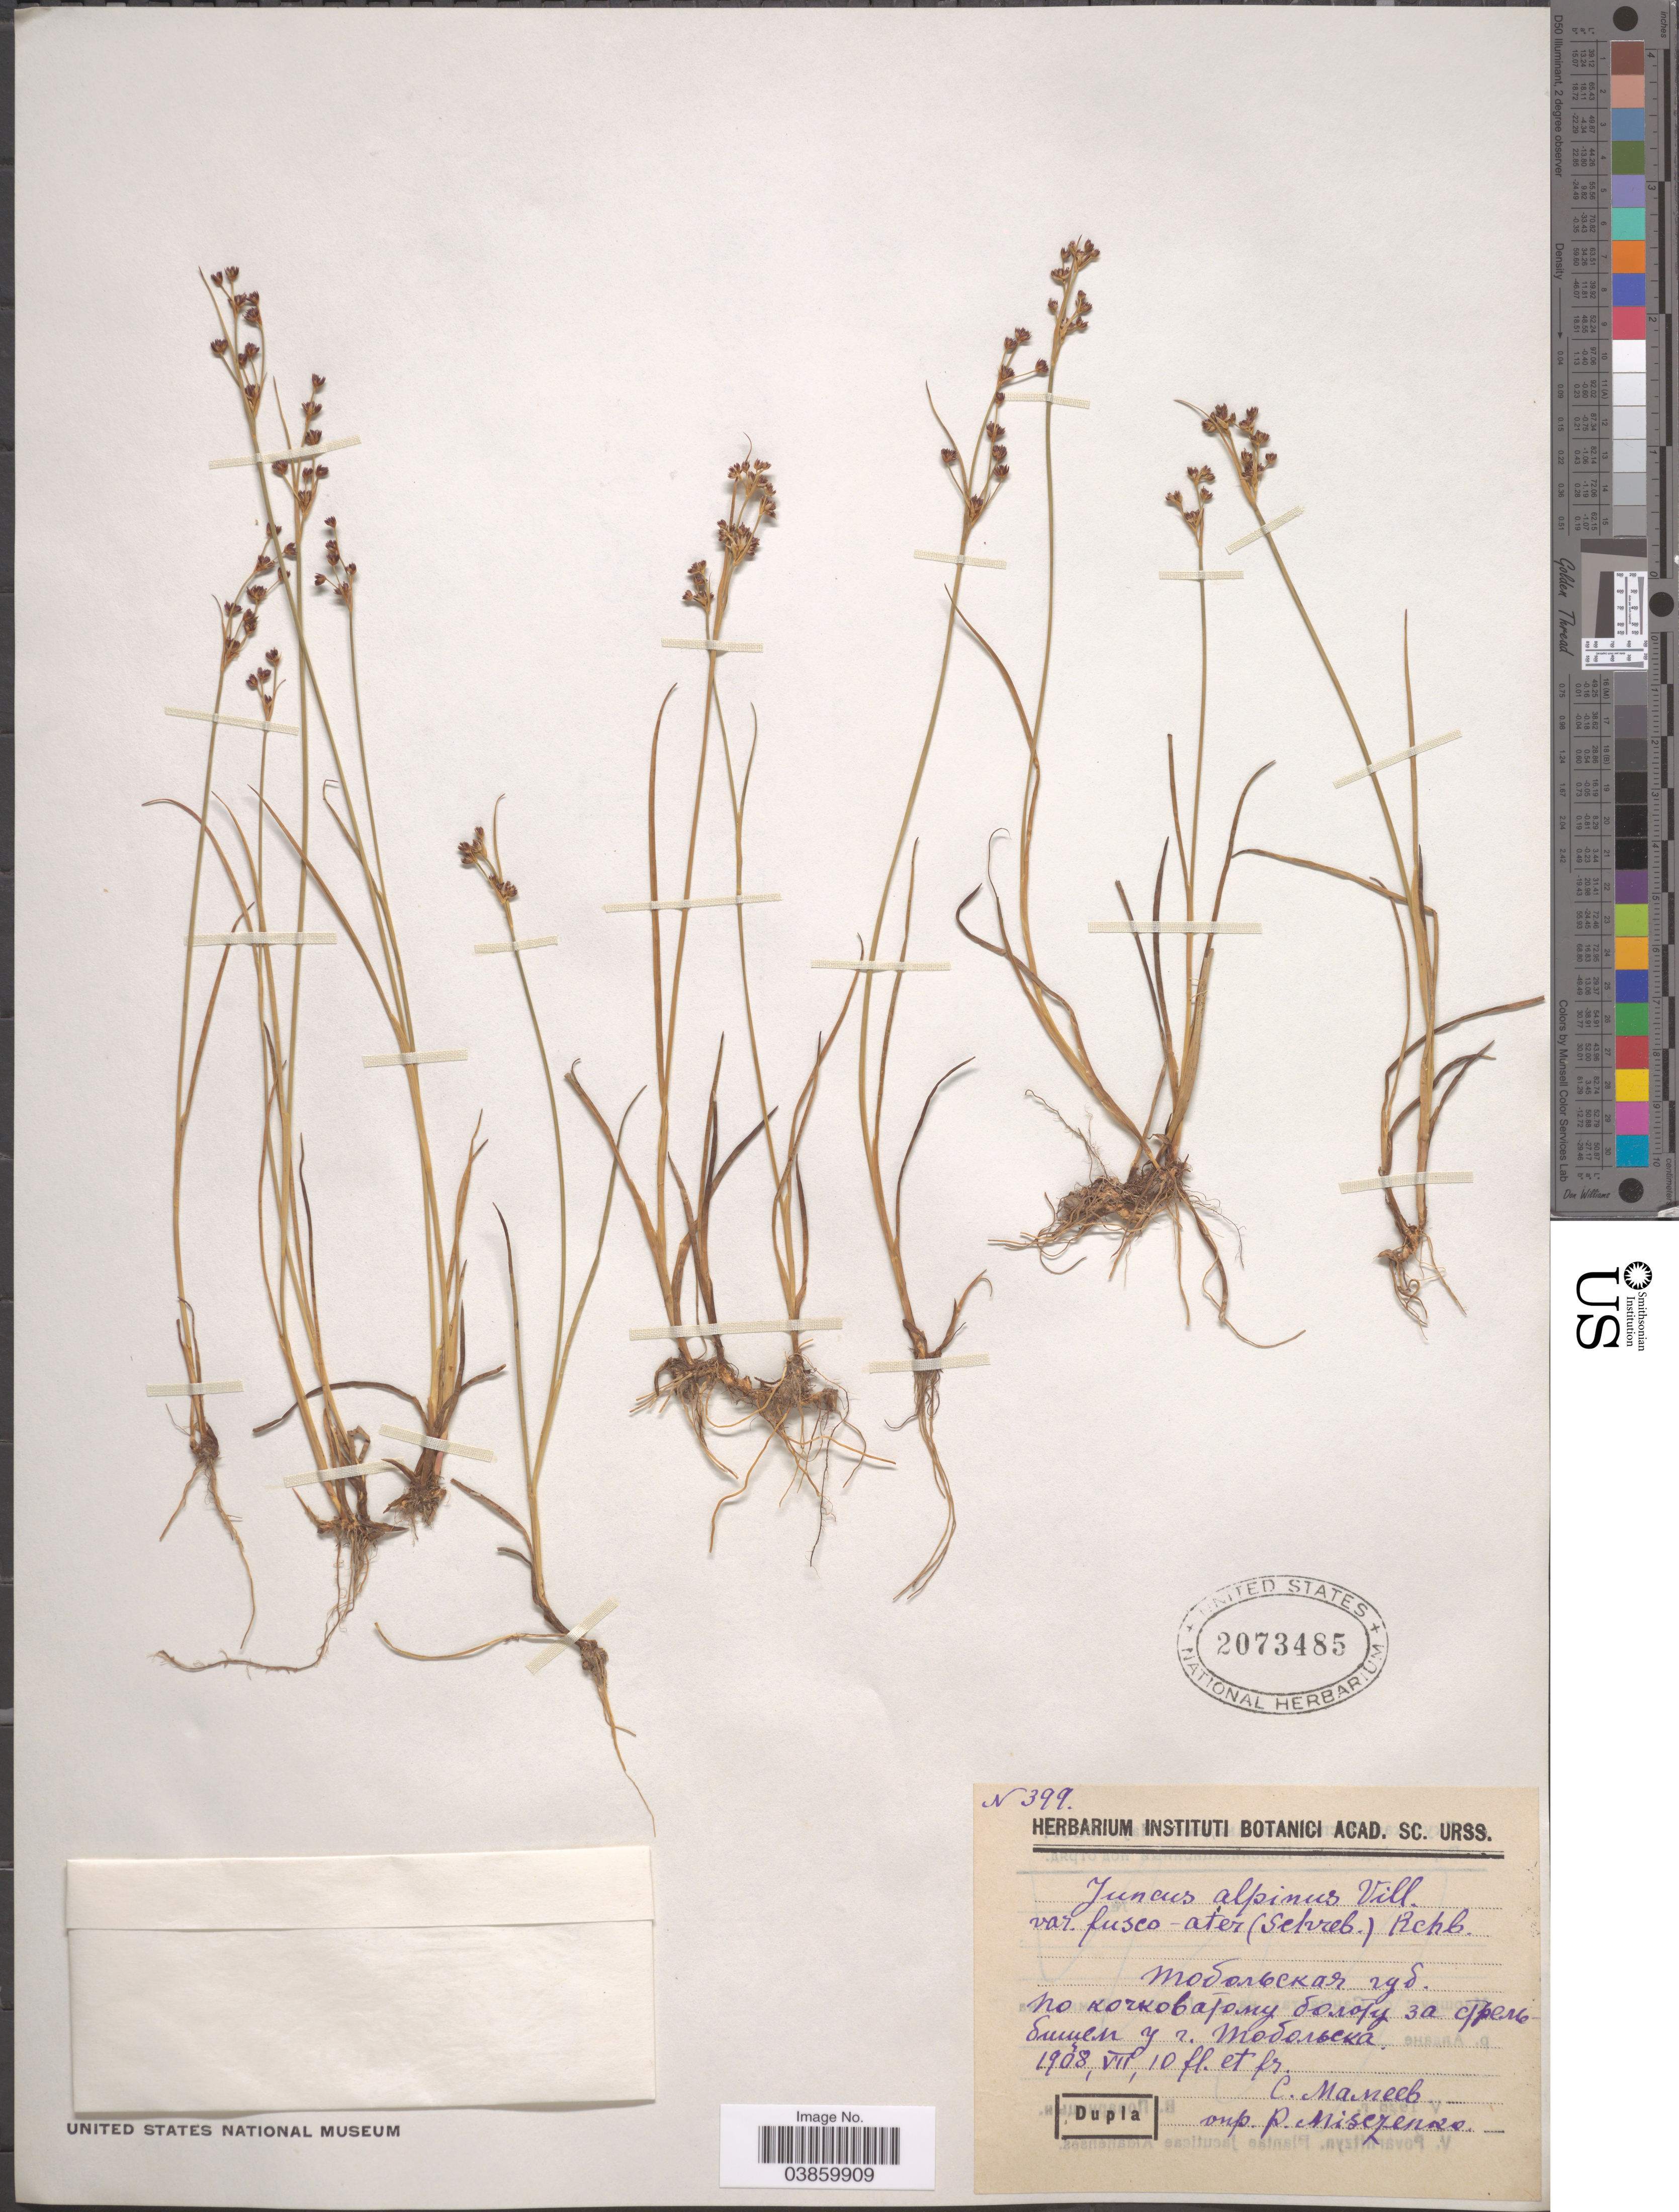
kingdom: Plantae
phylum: Tracheophyta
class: Liliopsida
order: Poales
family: Juncaceae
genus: Juncus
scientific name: Juncus alpinus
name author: Vill.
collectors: S. Mameev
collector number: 399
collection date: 1908-07-10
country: Russian Federation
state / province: Tyumen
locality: Vicinity of Tobolsk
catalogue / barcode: US 2073485